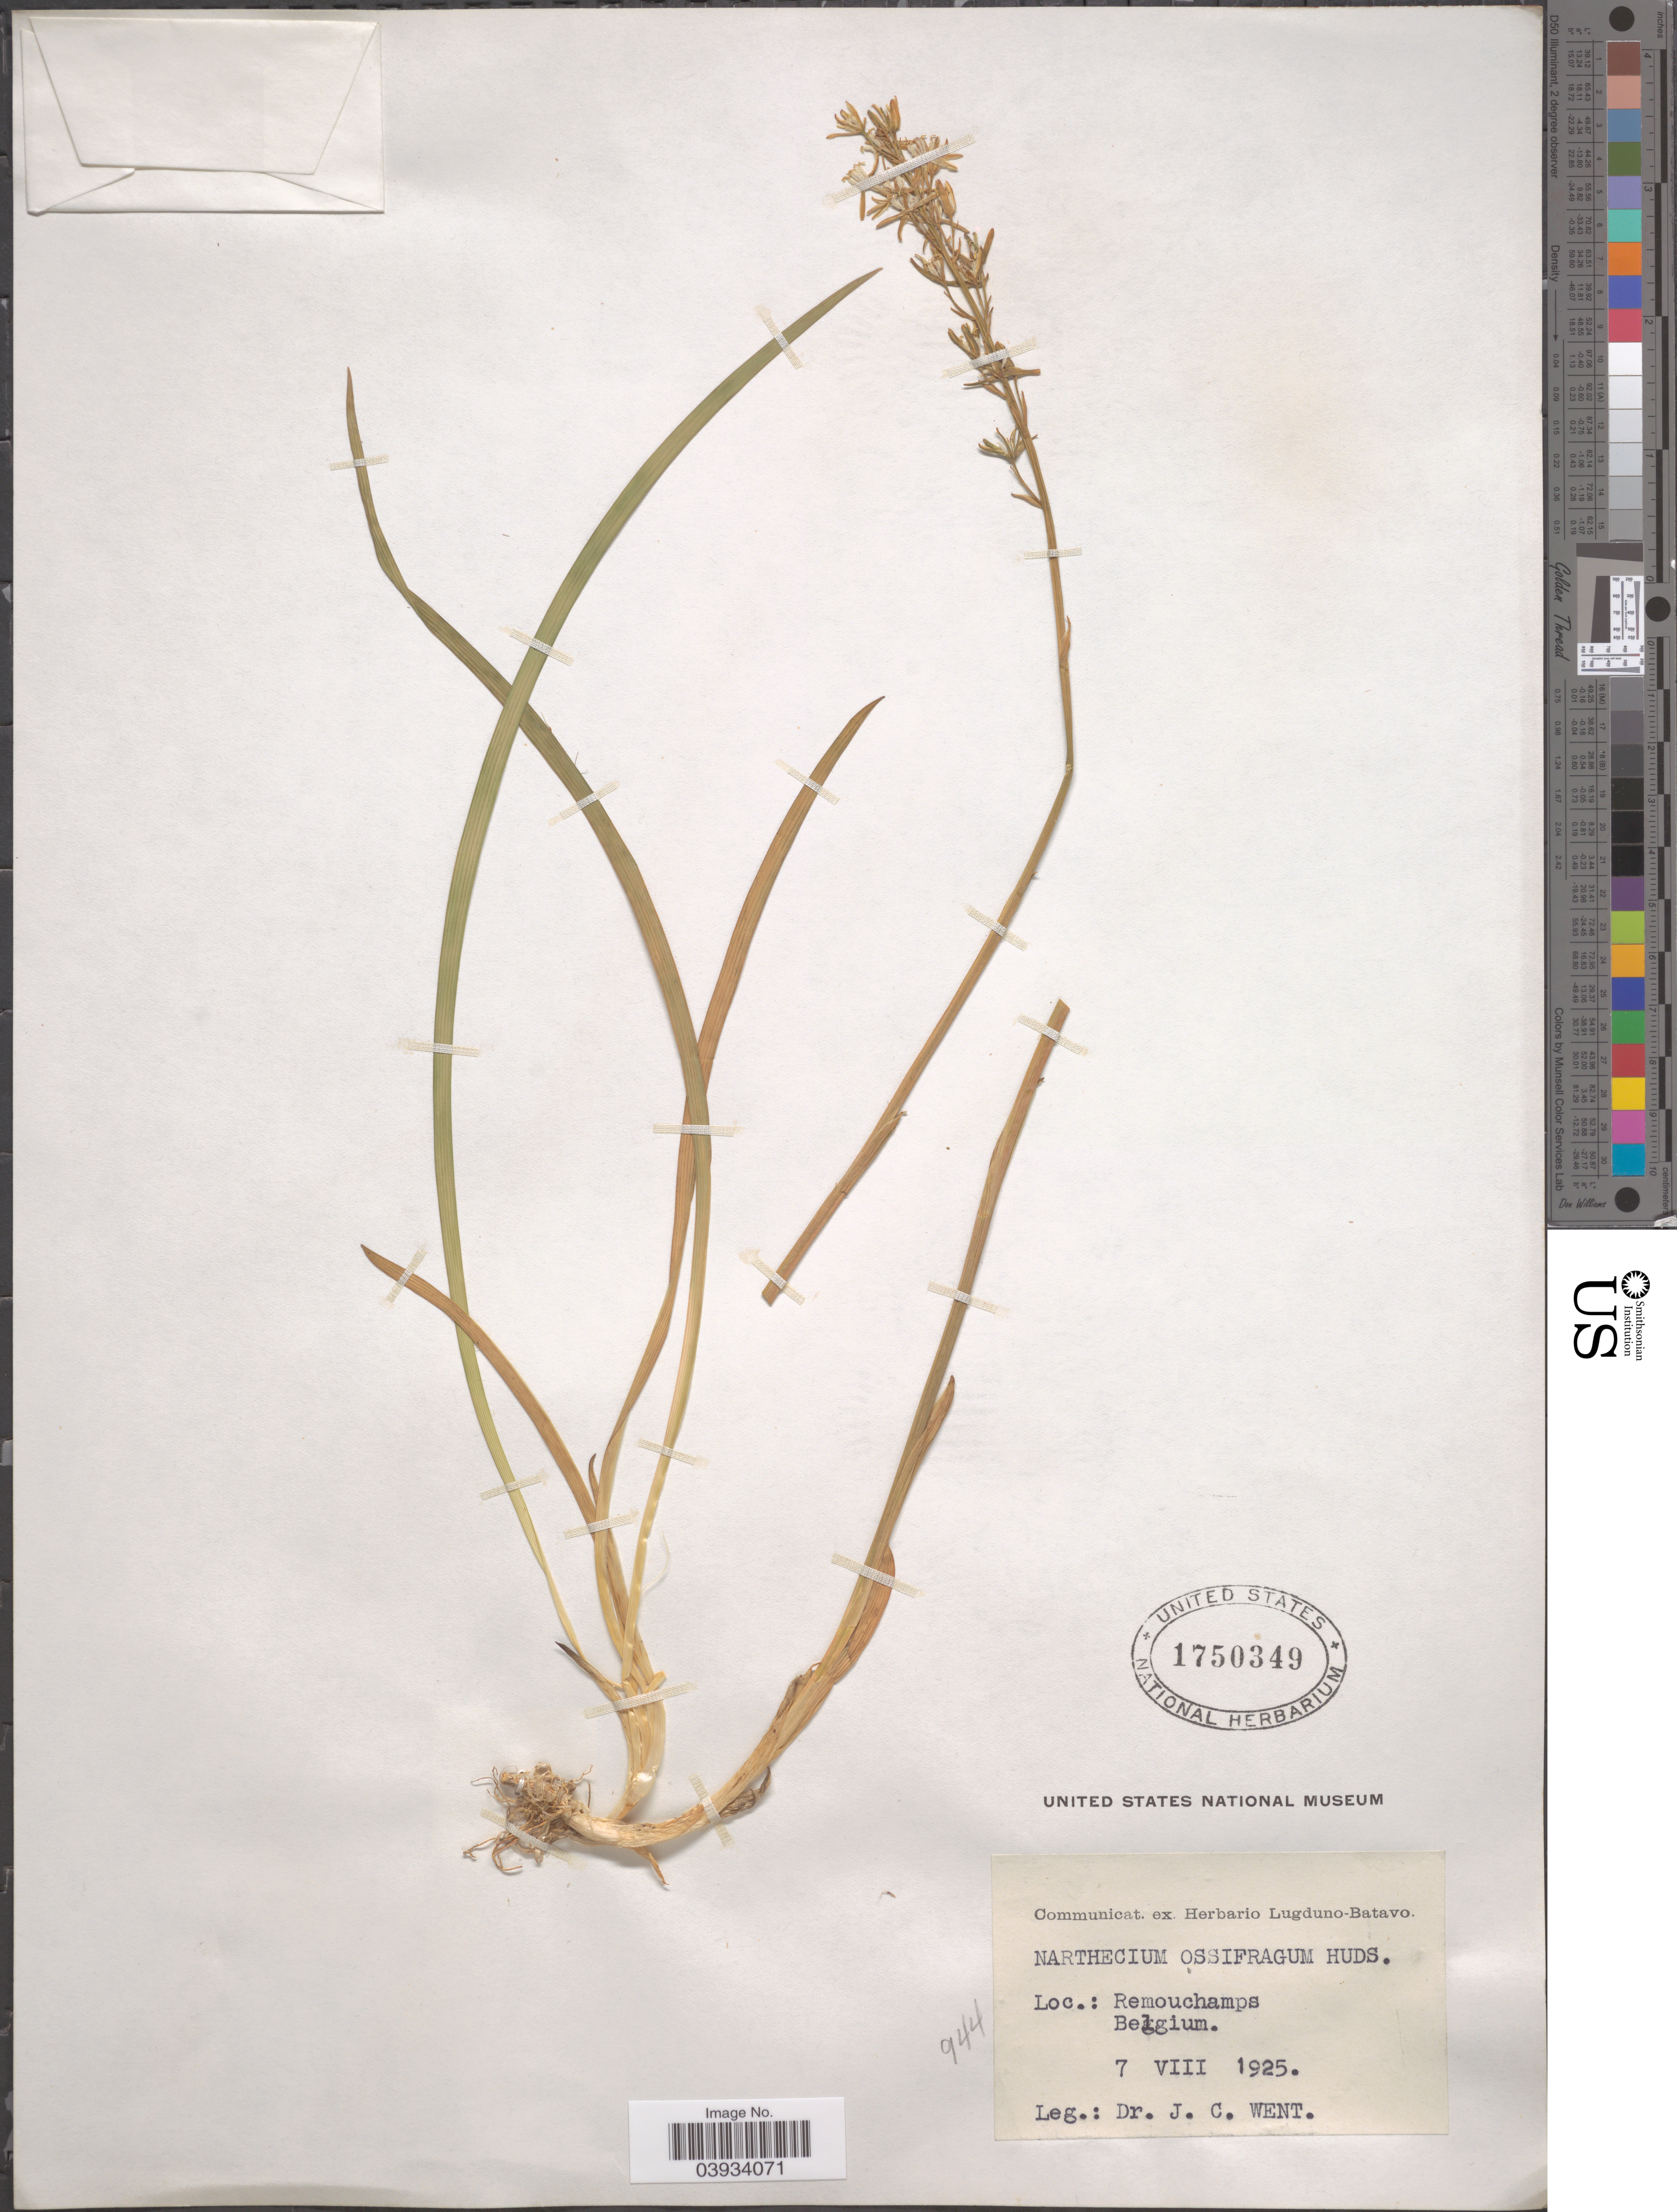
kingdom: Plantae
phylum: Tracheophyta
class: Liliopsida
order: Dioscoreales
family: Nartheciaceae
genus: Narthecium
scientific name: Narthecium ossifragum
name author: Huds.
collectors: J. C. Went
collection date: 1925-08-07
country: Belgium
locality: Remouchamps.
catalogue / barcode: US 1750349